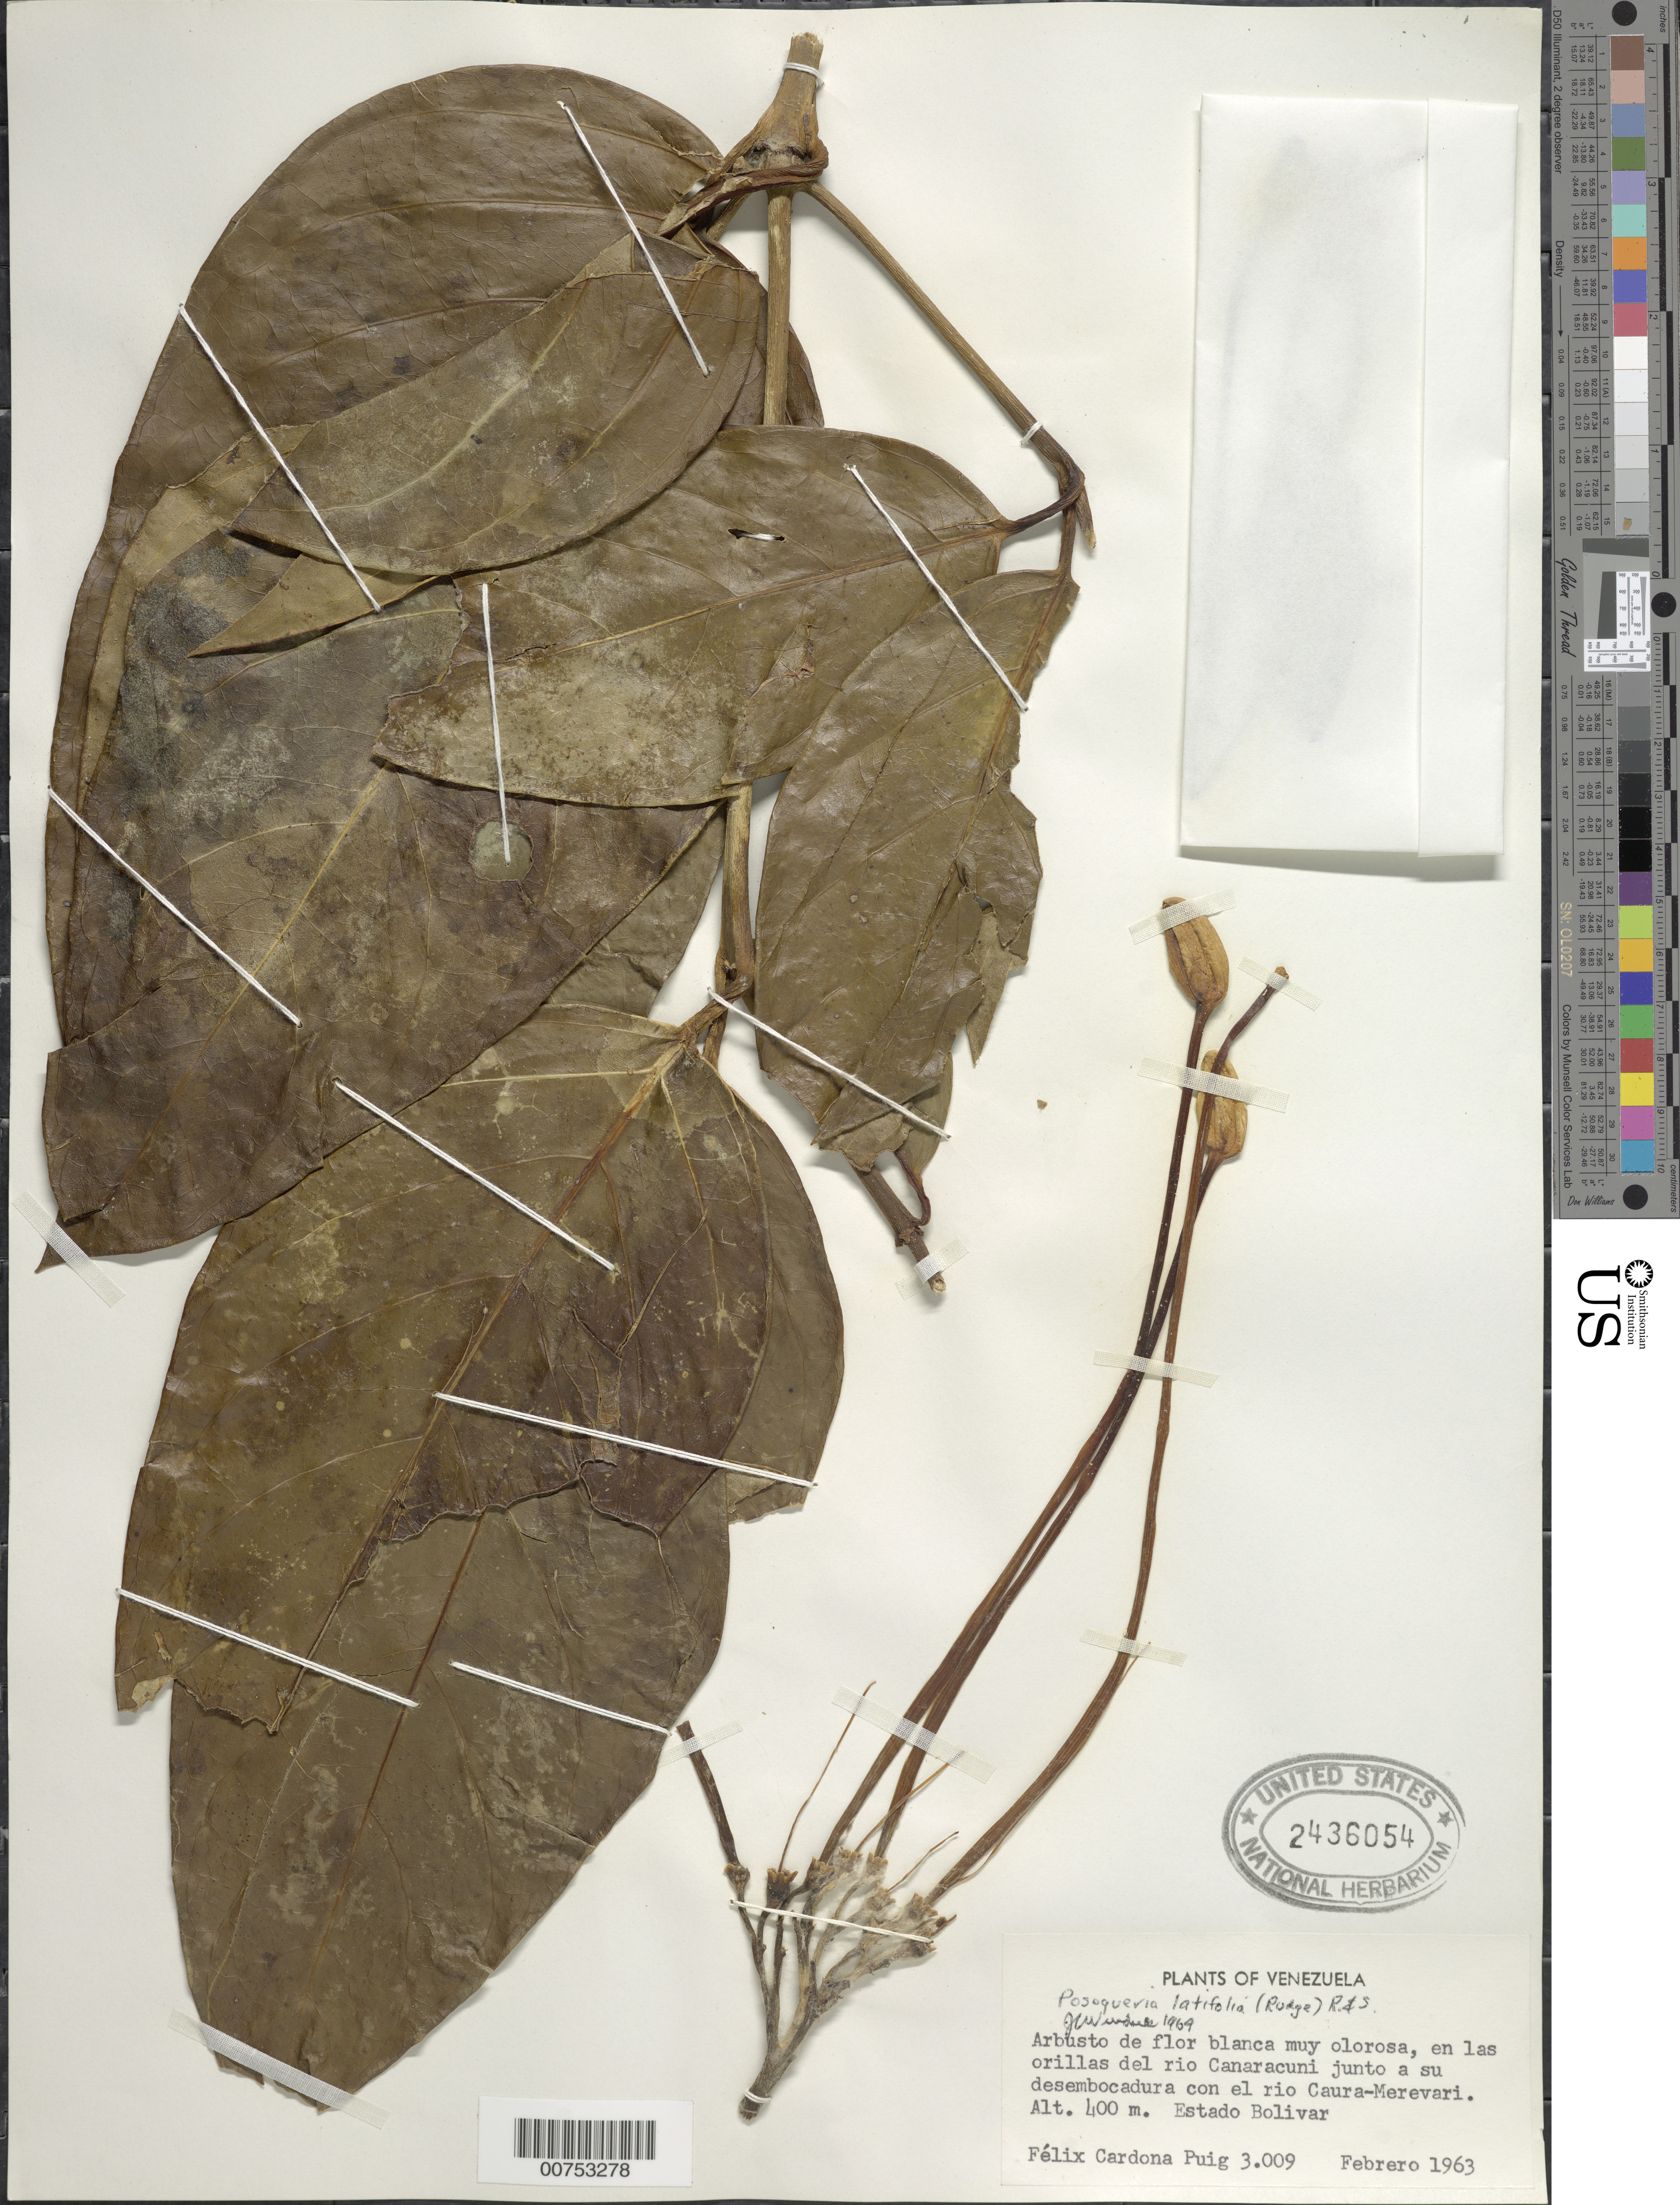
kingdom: Plantae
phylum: Tracheophyta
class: Magnoliopsida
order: Gentianales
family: Rubiaceae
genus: Posoqueria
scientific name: Posoqueria latifolia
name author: (Rudge) Roem. & Schult.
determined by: Wurdack, John J., (US), US (UNITED STATES)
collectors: F. Cardona Puig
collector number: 3009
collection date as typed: Feb-63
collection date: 1963-02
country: Venezuela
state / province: Bolívar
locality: Río Canaracuni, junto a su desembocadura con el Río Caura-Merevari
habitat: Orillas del rio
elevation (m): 400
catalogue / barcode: US 2436054